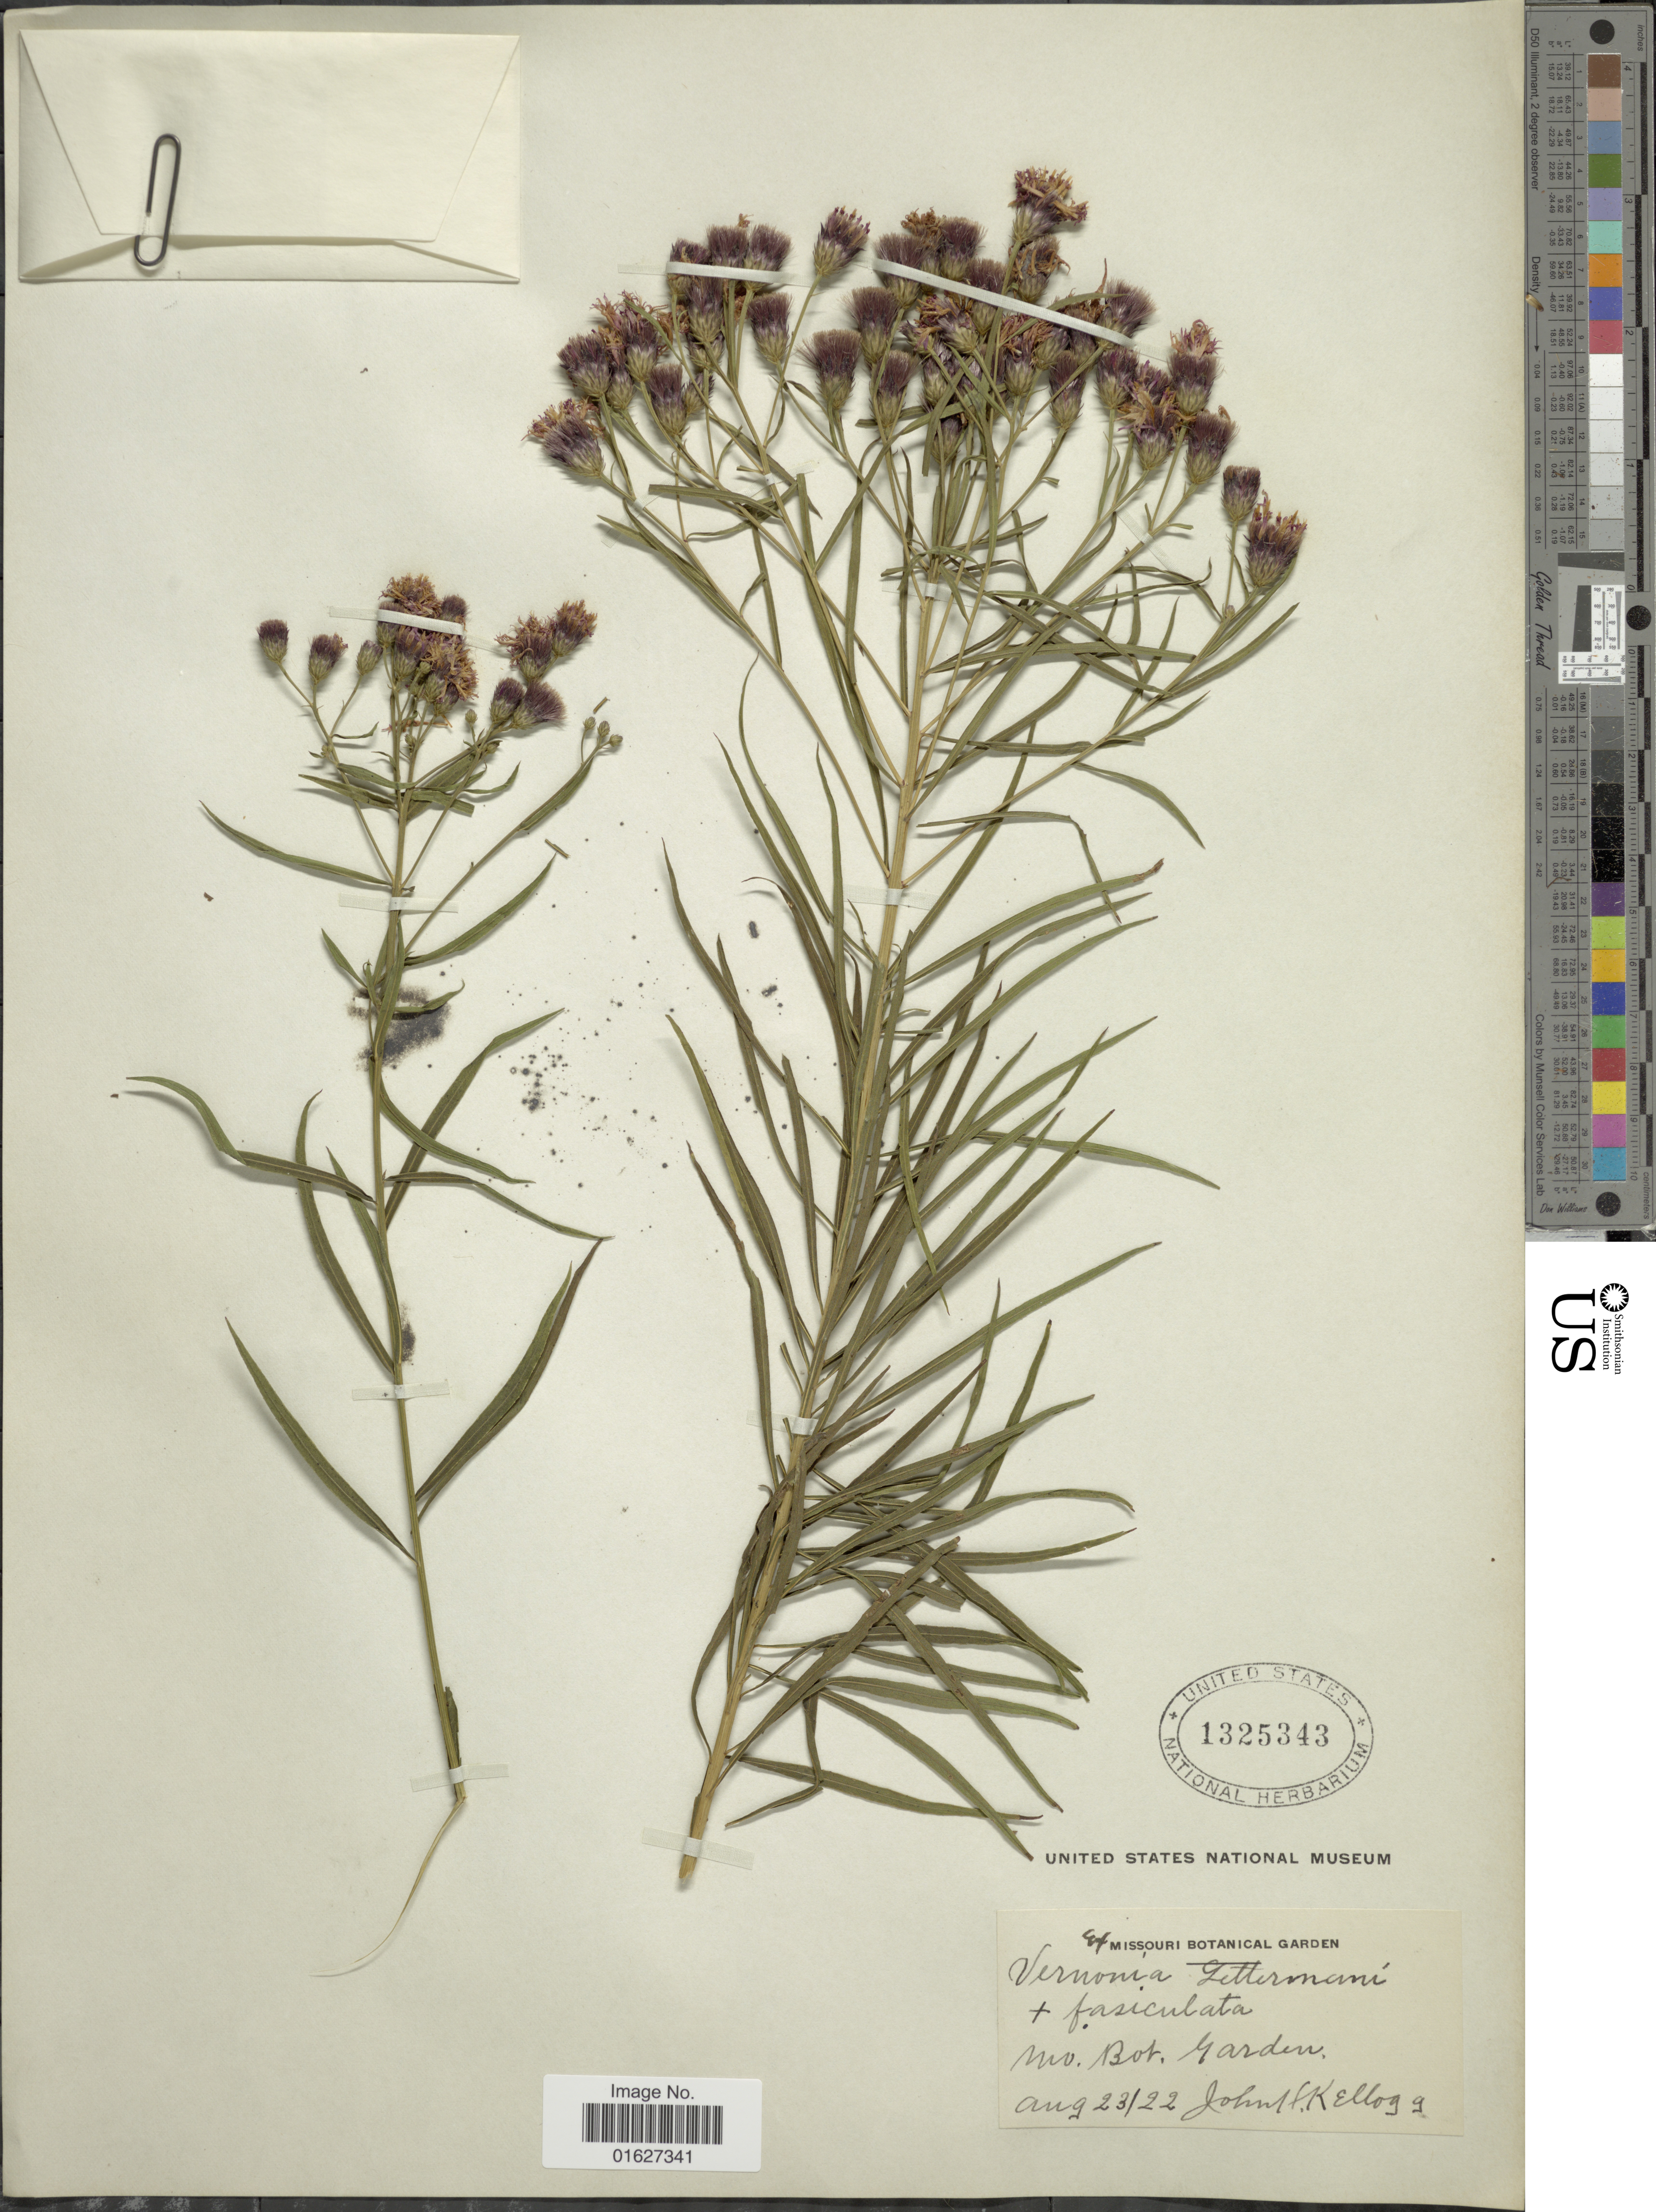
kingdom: Plantae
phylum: Tracheophyta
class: Magnoliopsida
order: Asterales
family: Asteraceae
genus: Vernonia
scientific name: Vernonia lettermannii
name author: Engelm. ex A. Gray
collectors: J. H. Kellogg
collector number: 44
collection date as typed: Transcribed d/m/y: 23/8/22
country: United States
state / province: Missouri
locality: Missouri. Mo. Bot. Garden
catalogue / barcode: US 1325343